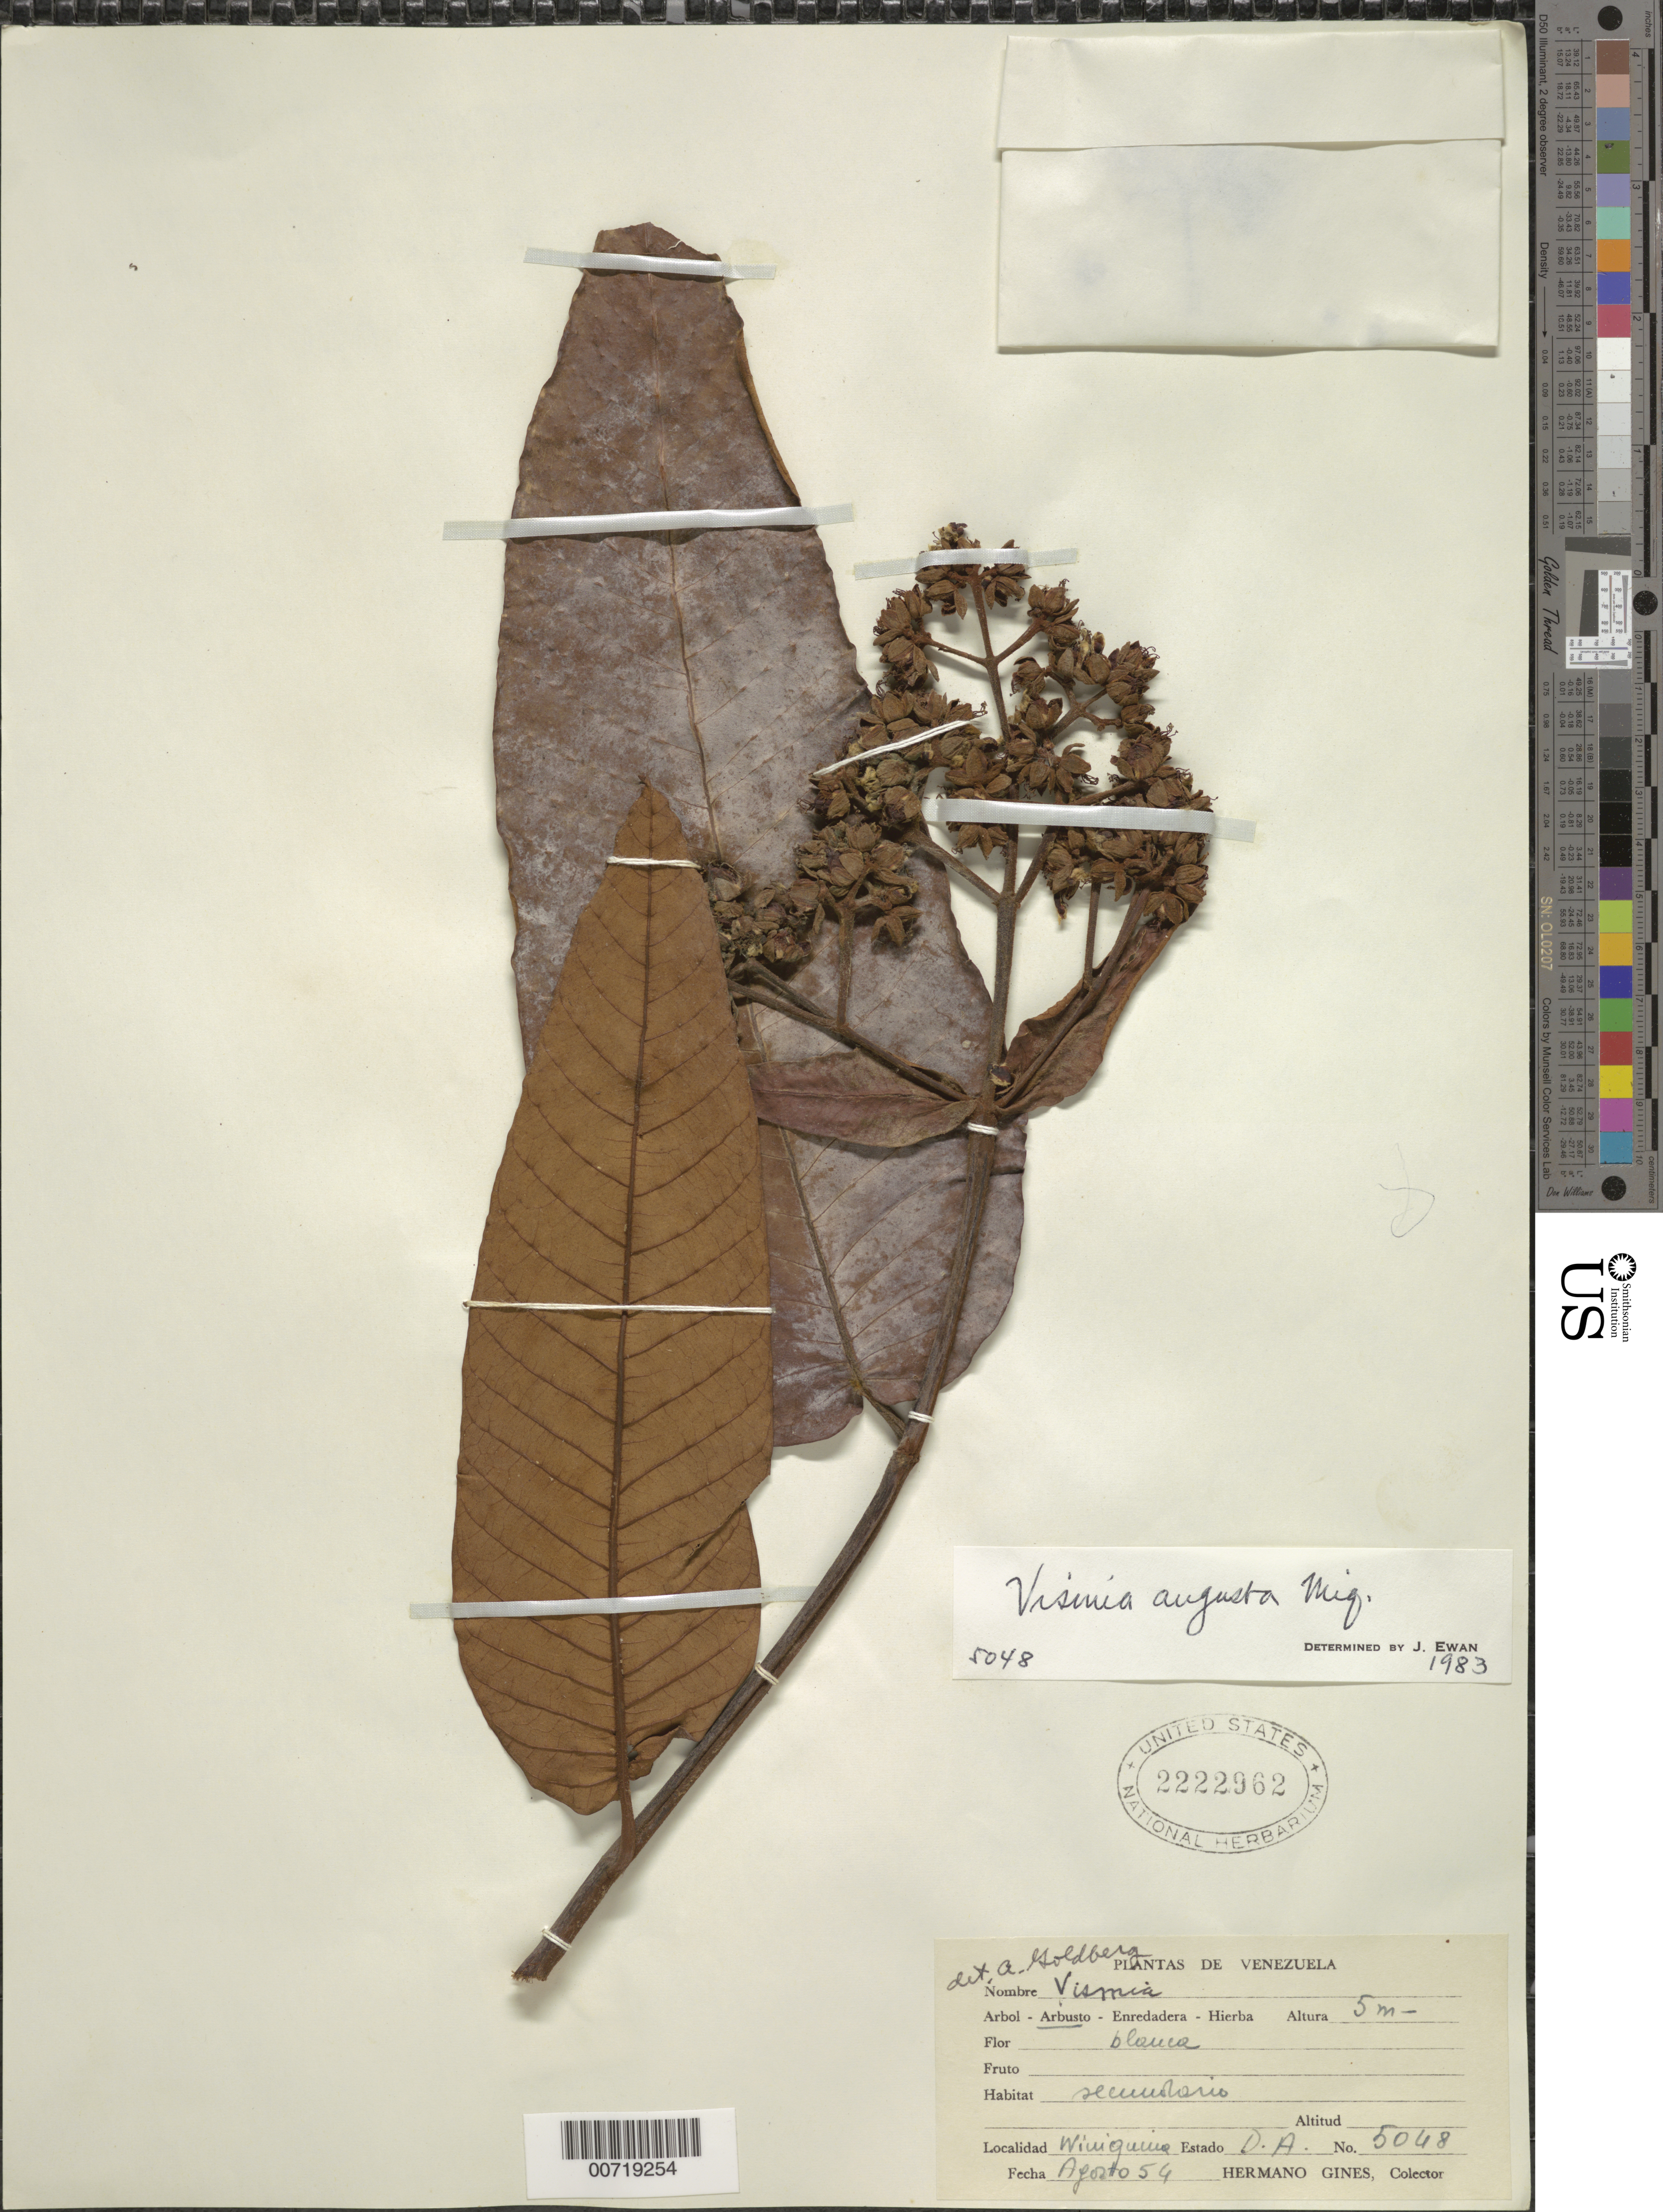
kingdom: Plantae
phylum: Tracheophyta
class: Magnoliopsida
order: Malpighiales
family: Hypericaceae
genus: Vismia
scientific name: Vismia angusta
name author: Miq.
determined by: Ewan, J. A.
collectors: H. Gines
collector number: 5048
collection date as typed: Aug-54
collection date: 1954-08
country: Venezuela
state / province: Delta Amacuro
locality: C. Wiuiquina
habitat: Secondary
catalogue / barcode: US 2222962